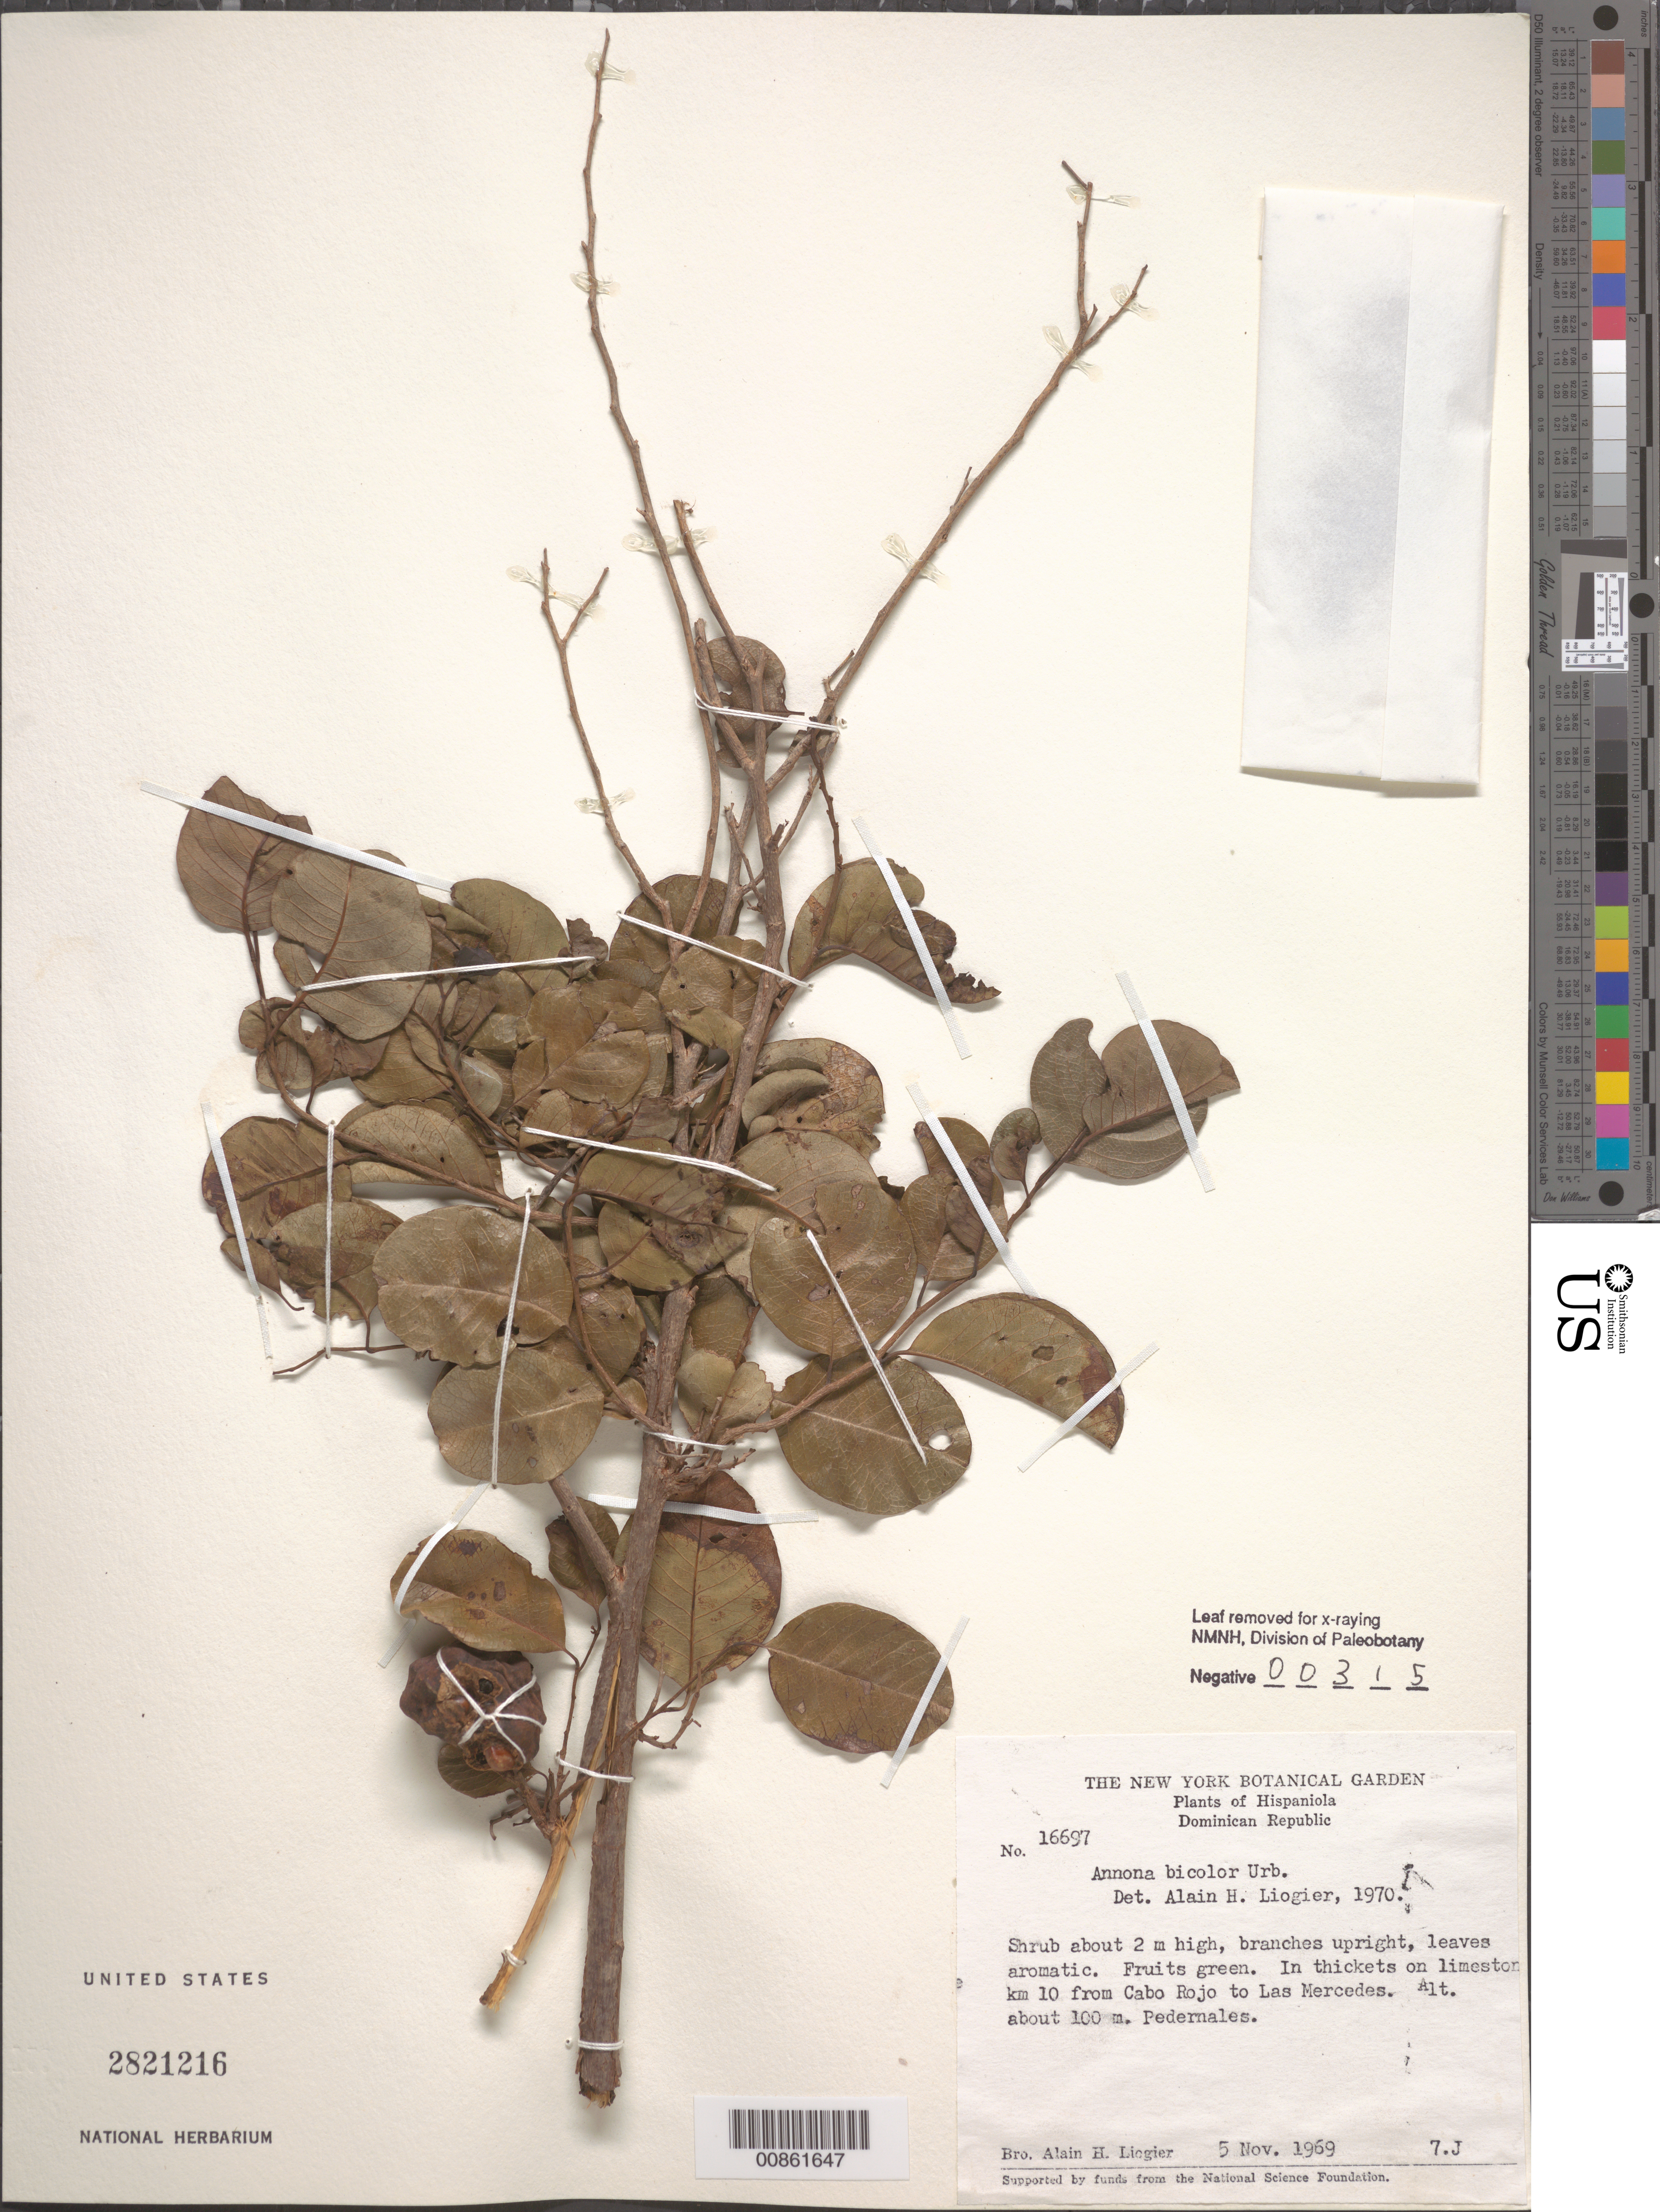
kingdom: Plantae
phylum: Tracheophyta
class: Magnoliopsida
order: Magnoliales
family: Annonaceae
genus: Annona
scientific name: Annona bicolor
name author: Urb.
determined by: Liogier, Alain H.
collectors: A. H. Liogier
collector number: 16697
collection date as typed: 05 Nov 1969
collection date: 1969-11-05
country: Dominican Republic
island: Hispaniola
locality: Km 10 from Cabo Rojo to Las Mercedes. Pedernales.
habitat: In thickets on limestone.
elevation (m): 100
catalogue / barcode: US 2821216